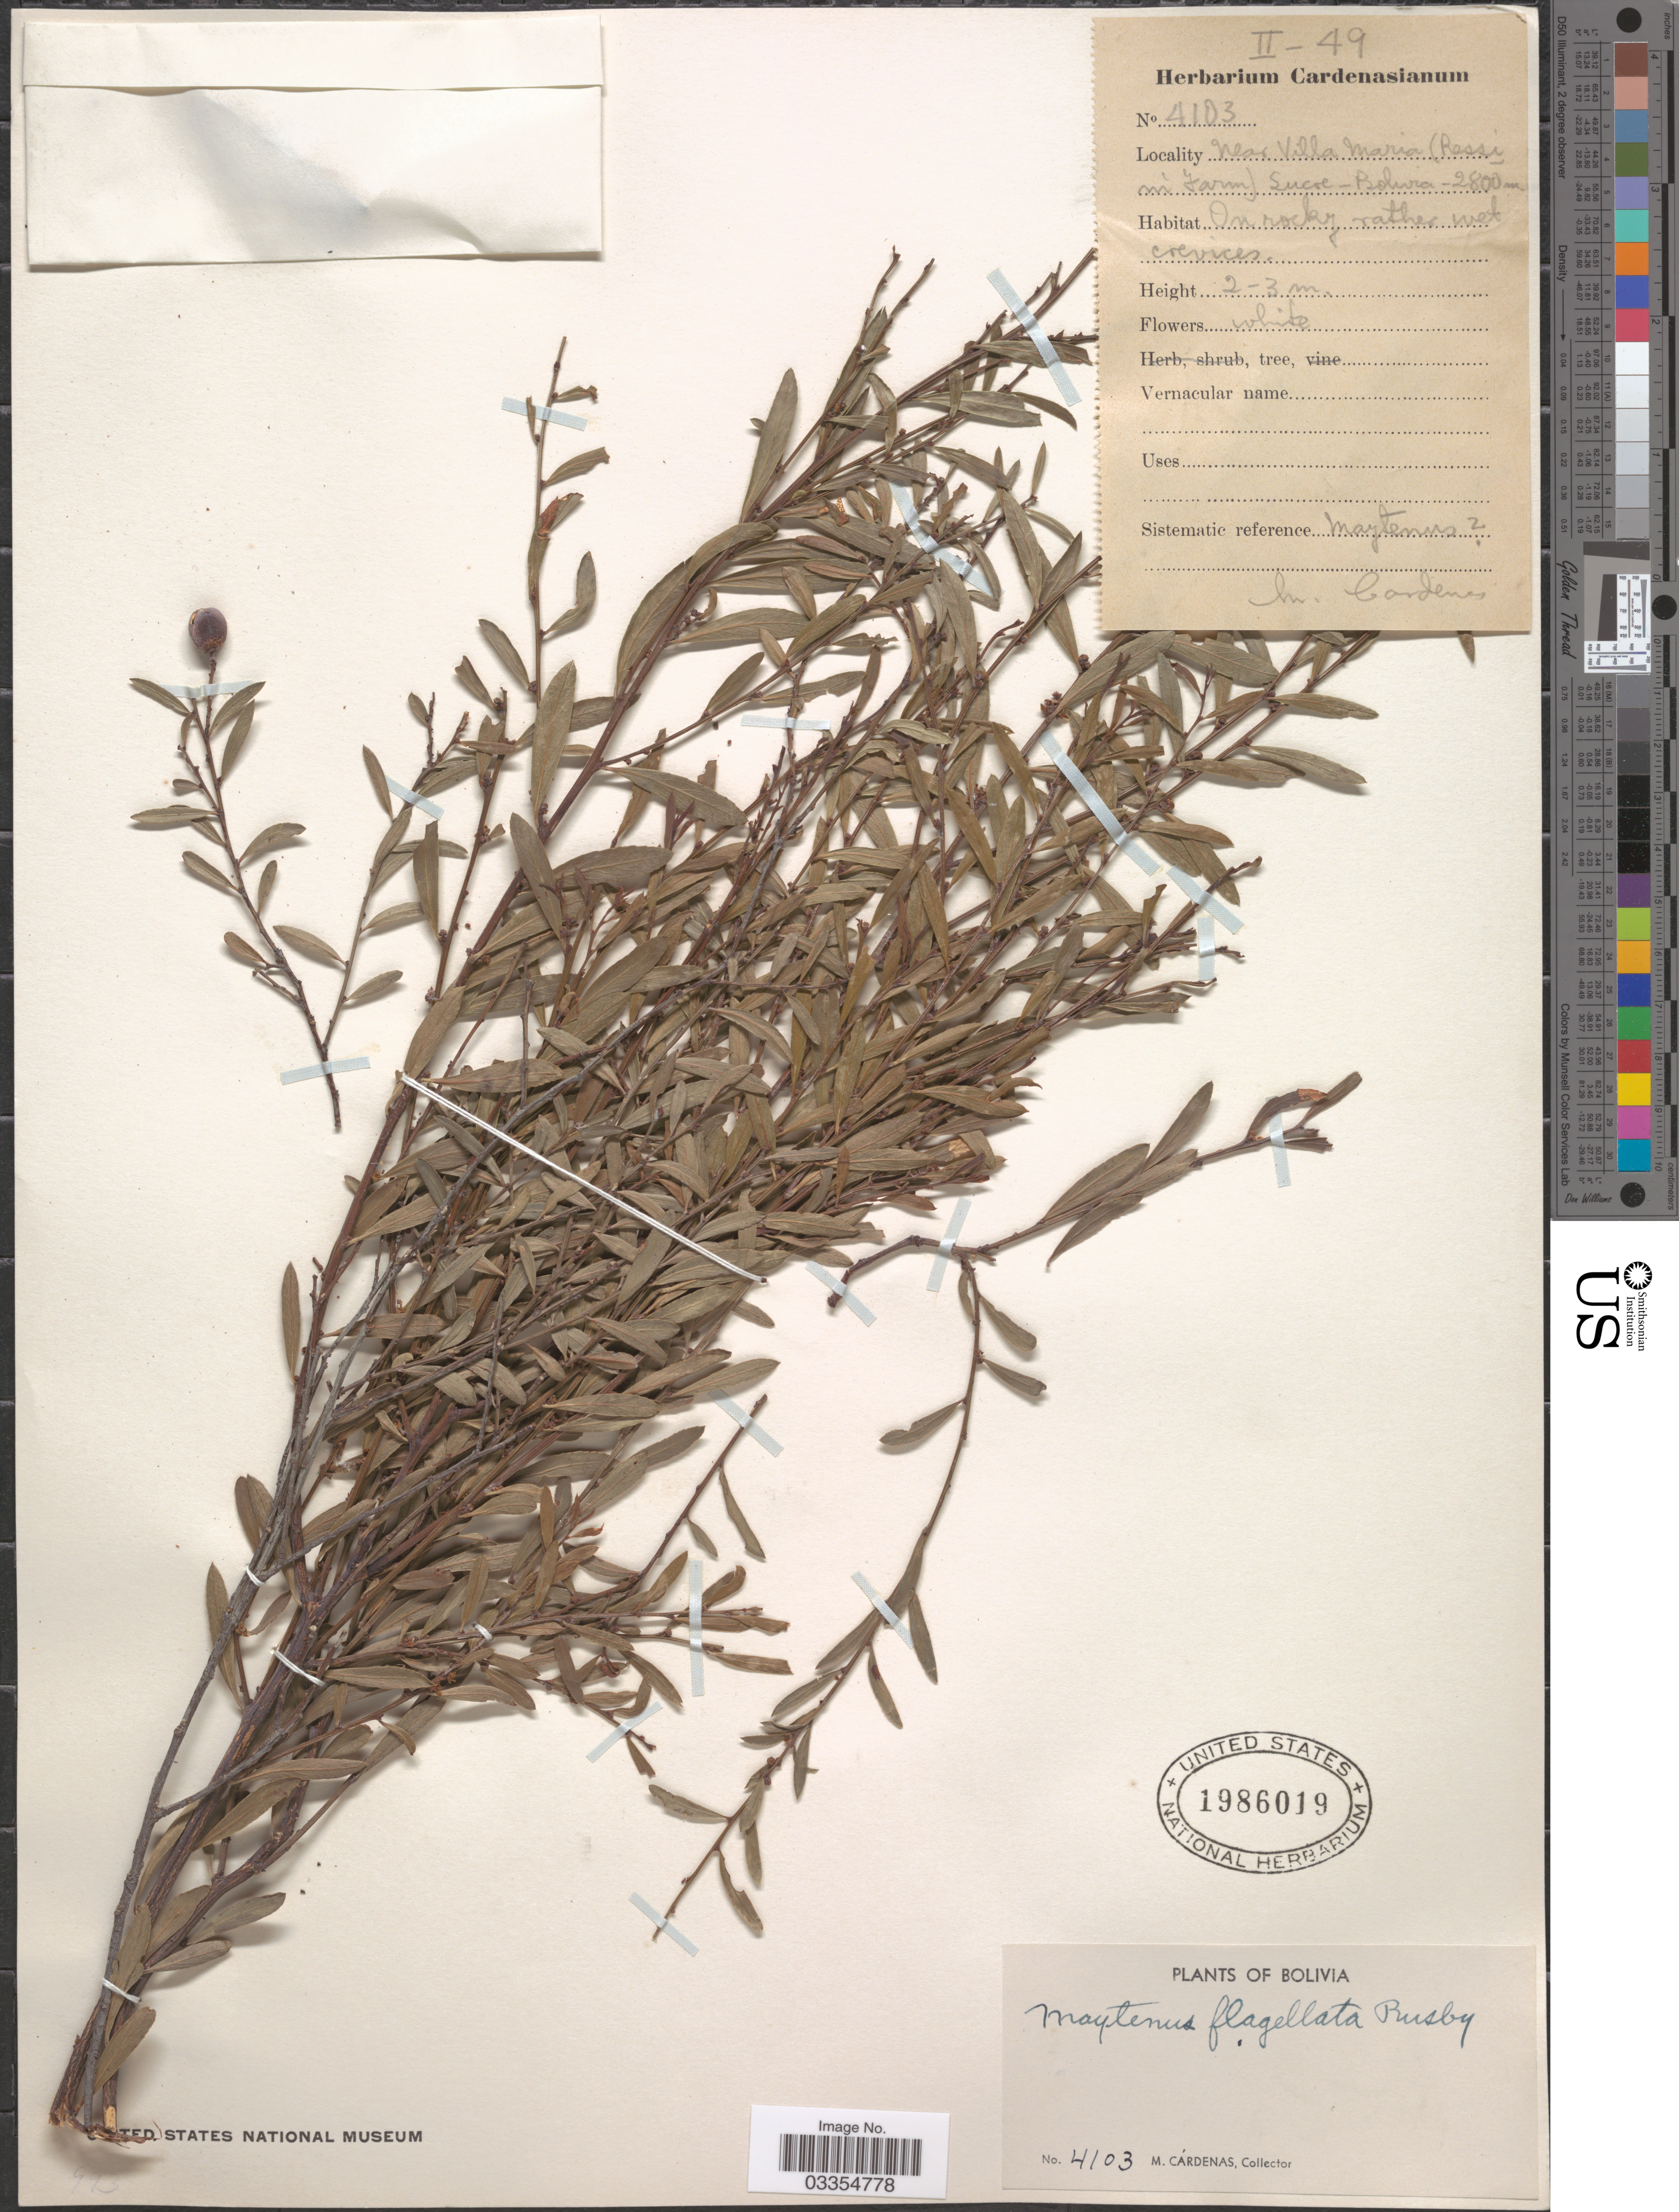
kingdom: Plantae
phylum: Tracheophyta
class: Magnoliopsida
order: Celastrales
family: Celastraceae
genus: Maytenus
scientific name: Maytenus flagellata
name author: Rusby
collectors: M. Cárdenas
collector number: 4103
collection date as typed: Transcribed d/m/y: /2/49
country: Bolivia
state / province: Chuquisaca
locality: Near Villa Maria (Ressini Farm). Sucre.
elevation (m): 2800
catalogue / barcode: US 1986019